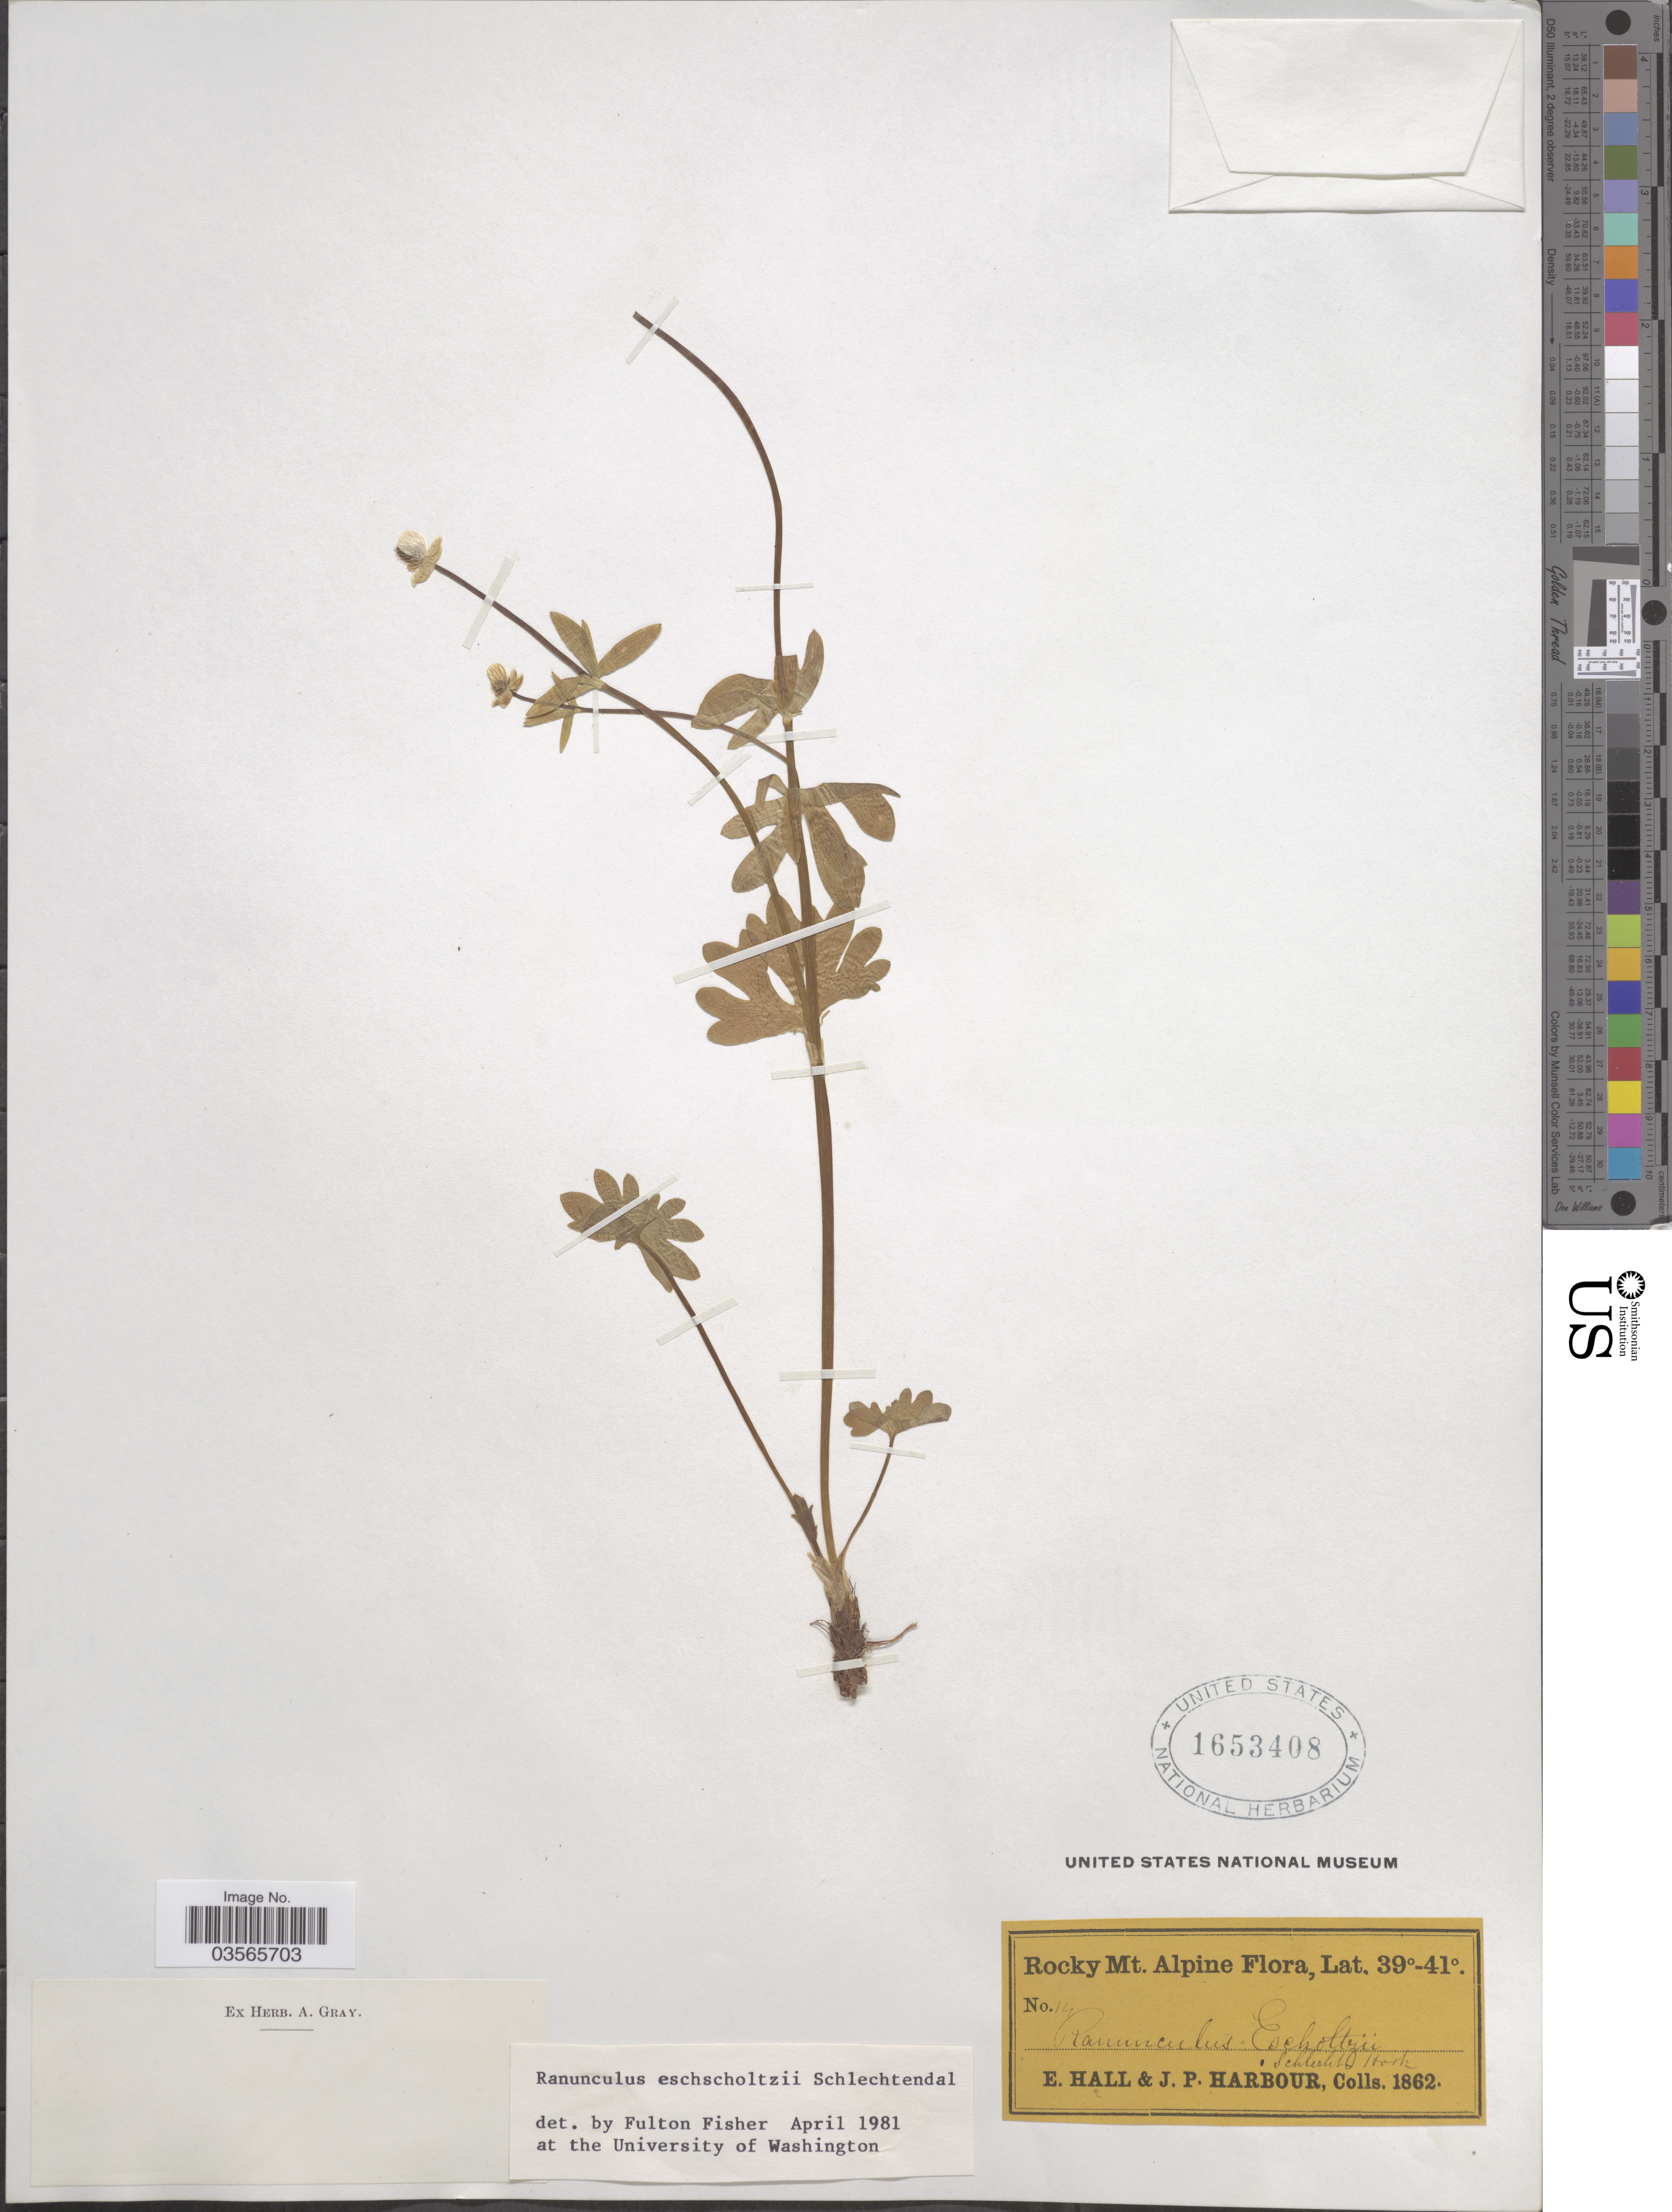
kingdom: Plantae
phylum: Tracheophyta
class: Magnoliopsida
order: Ranunculales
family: Ranunculaceae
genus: Ranunculus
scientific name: Ranunculus eschscholtzii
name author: Schltdl.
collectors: E. Hall & J. Harbour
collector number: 14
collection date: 1862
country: United States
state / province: Colorado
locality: Rocky Mt. Alpine.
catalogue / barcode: US 1653408